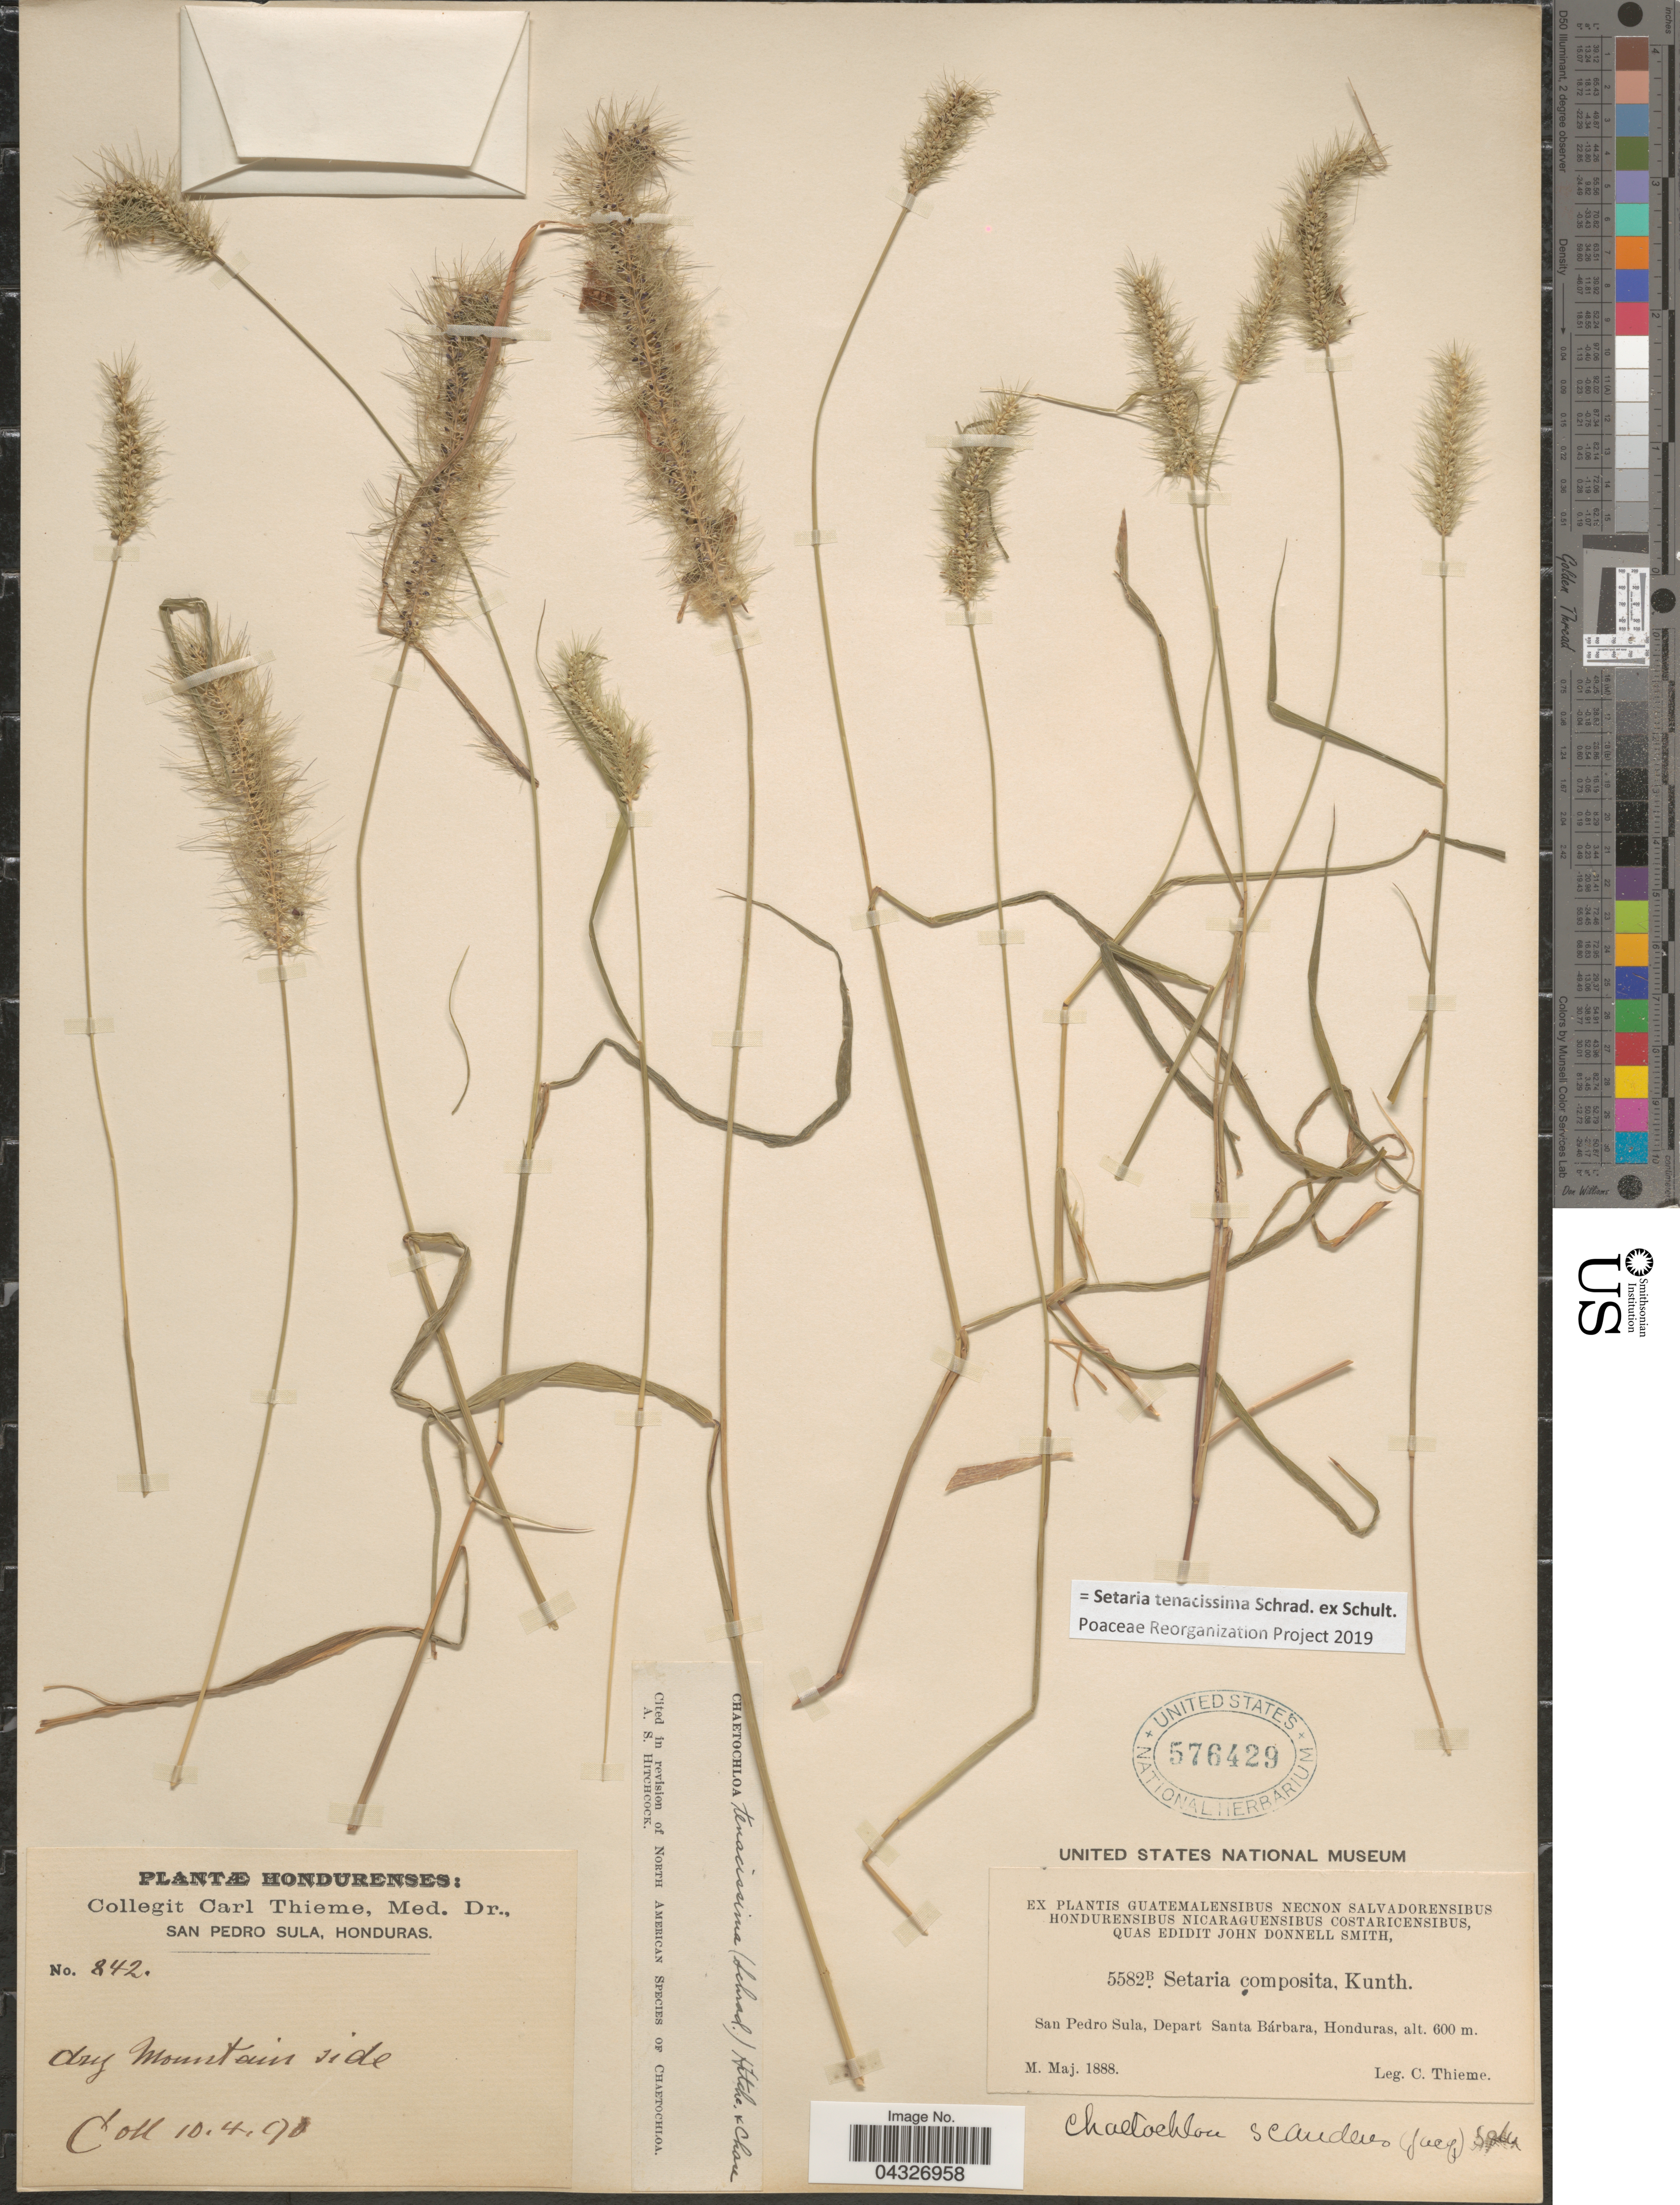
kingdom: Plantae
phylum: Tracheophyta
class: Liliopsida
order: Poales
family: Poaceae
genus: Setaria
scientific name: Setaria tenacissima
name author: Schrad. ex Schult.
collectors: C. Thieme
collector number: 842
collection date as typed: Transcribed d/m/y: 10/4/90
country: Honduras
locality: Hondurenses. Dry mountain side.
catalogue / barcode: US 576429